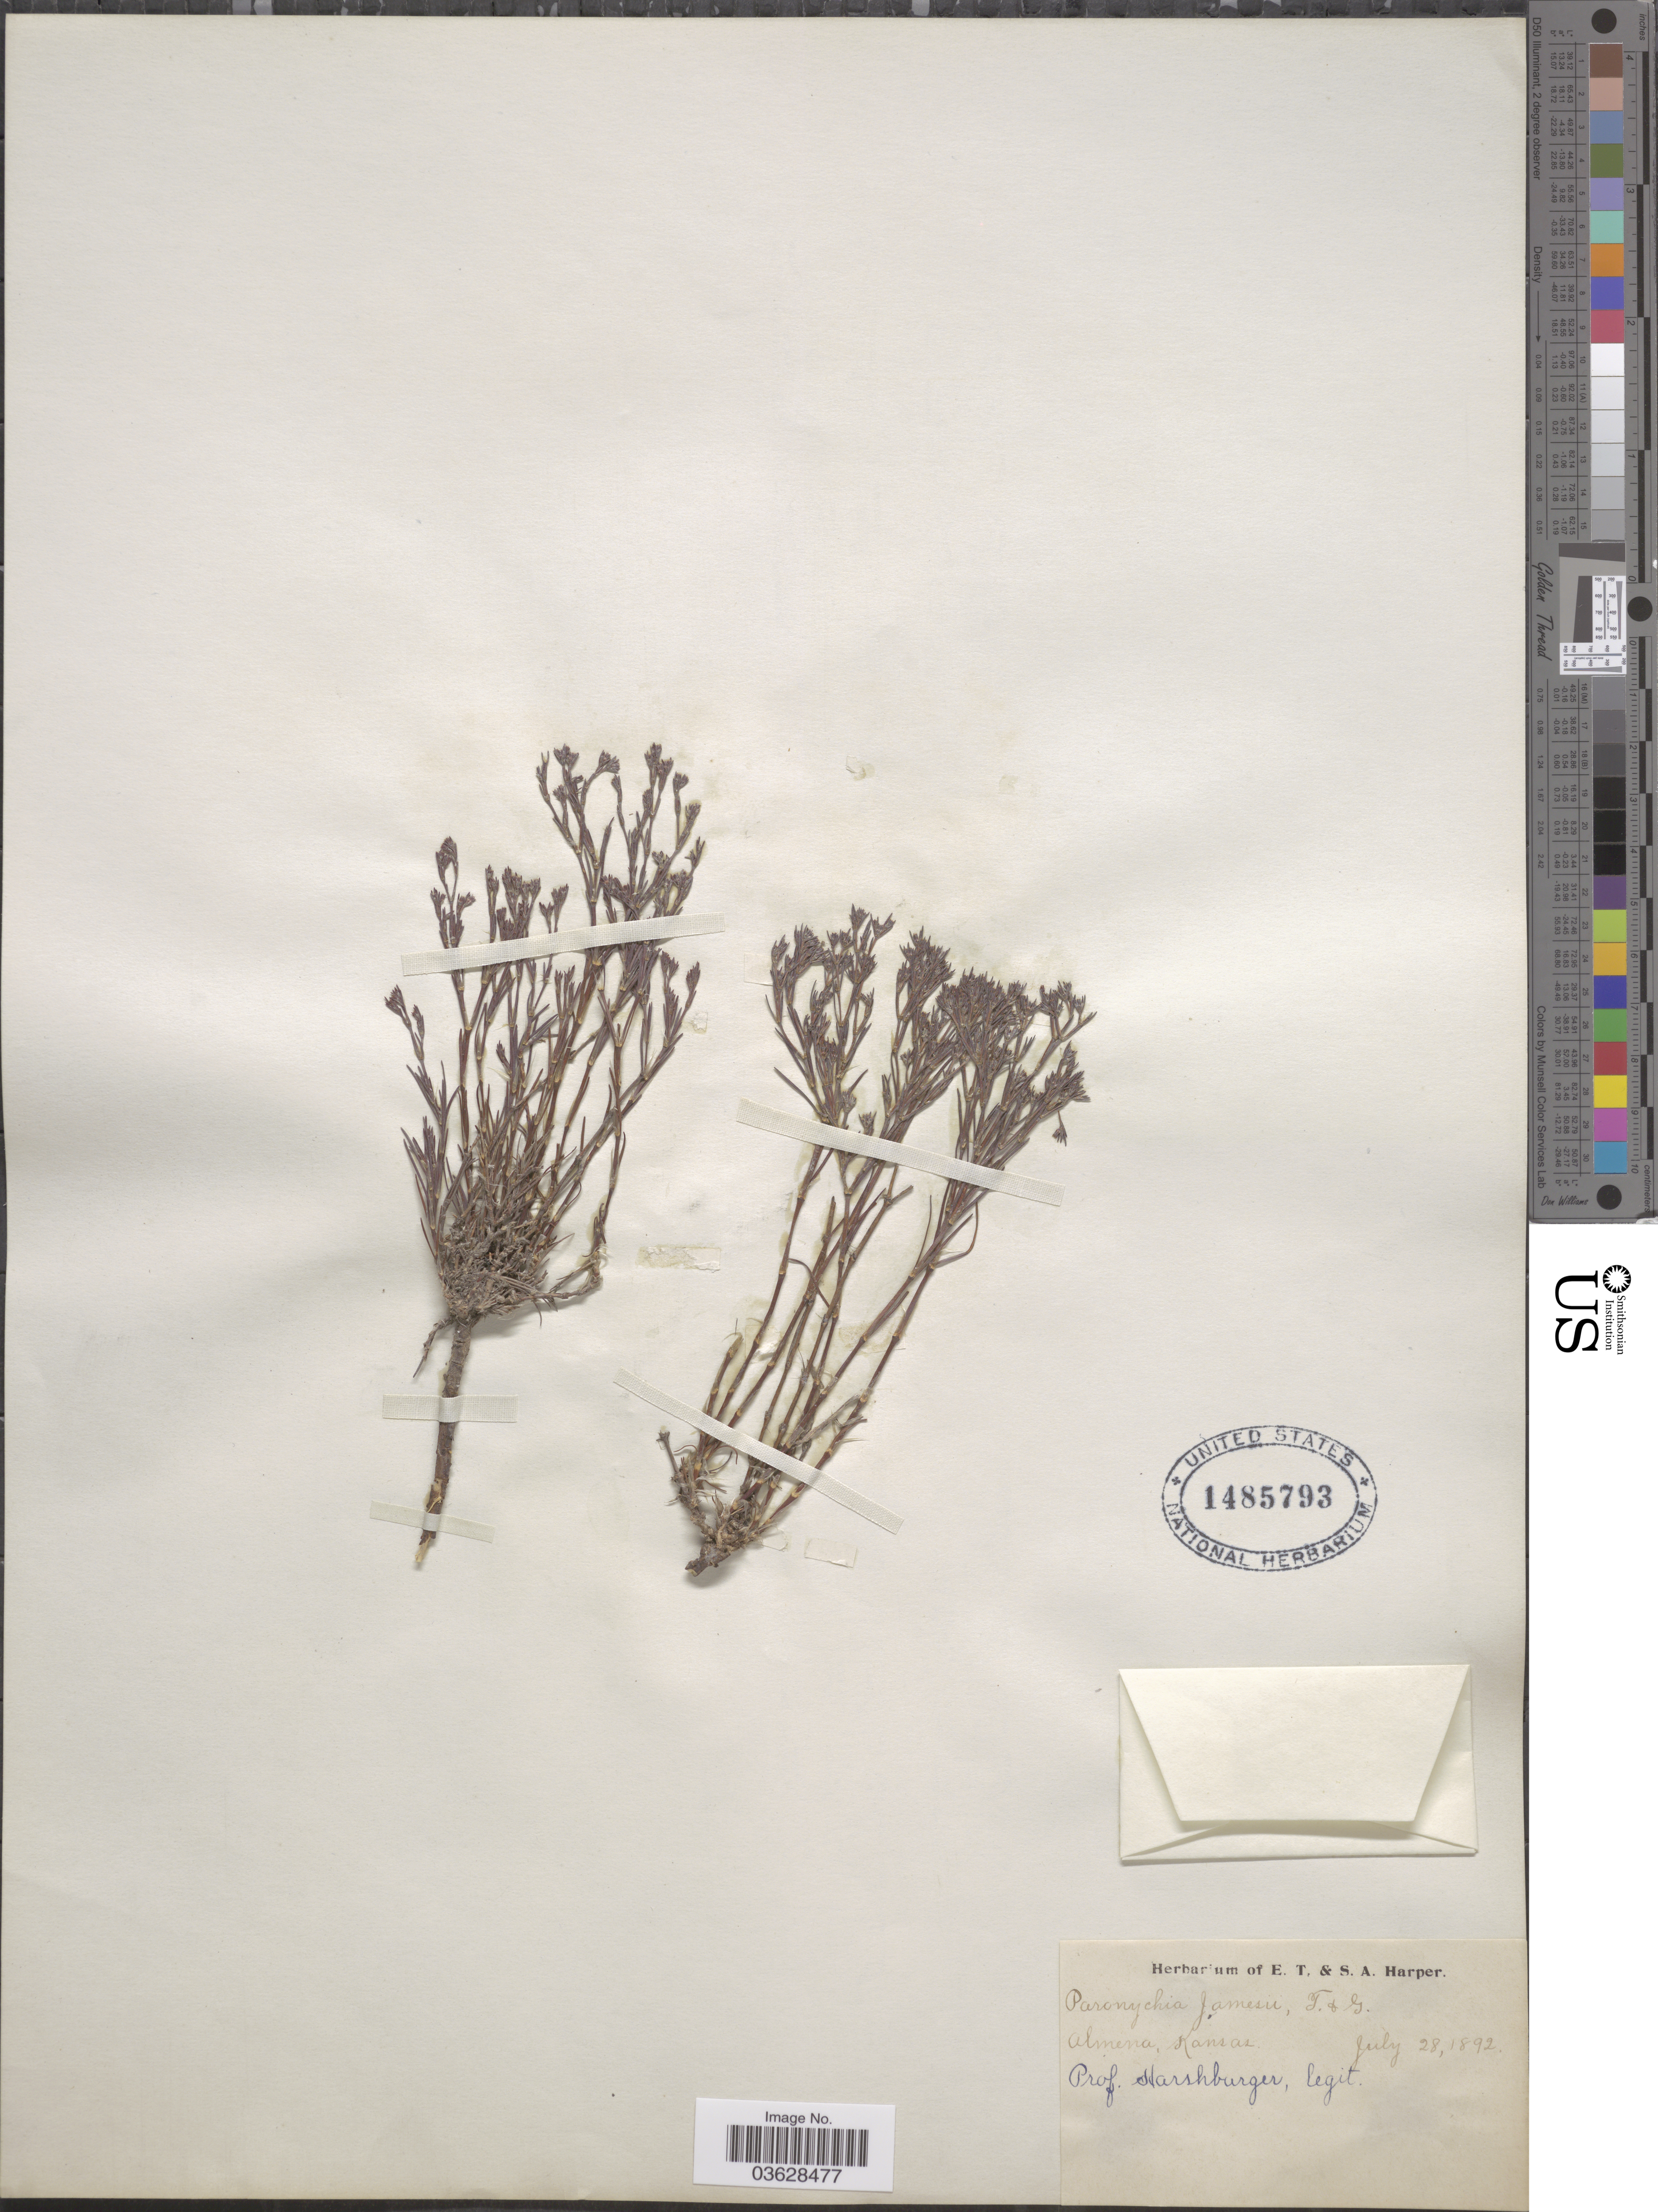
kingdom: Plantae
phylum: Tracheophyta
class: Magnoliopsida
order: Caryophyllales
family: Caryophyllaceae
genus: Paronychia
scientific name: Paronychia jamesii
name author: Torr. & A. Gray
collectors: Prof. Harshburger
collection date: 1892-07-28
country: United States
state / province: Kansas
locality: Almena.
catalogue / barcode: US 1485793